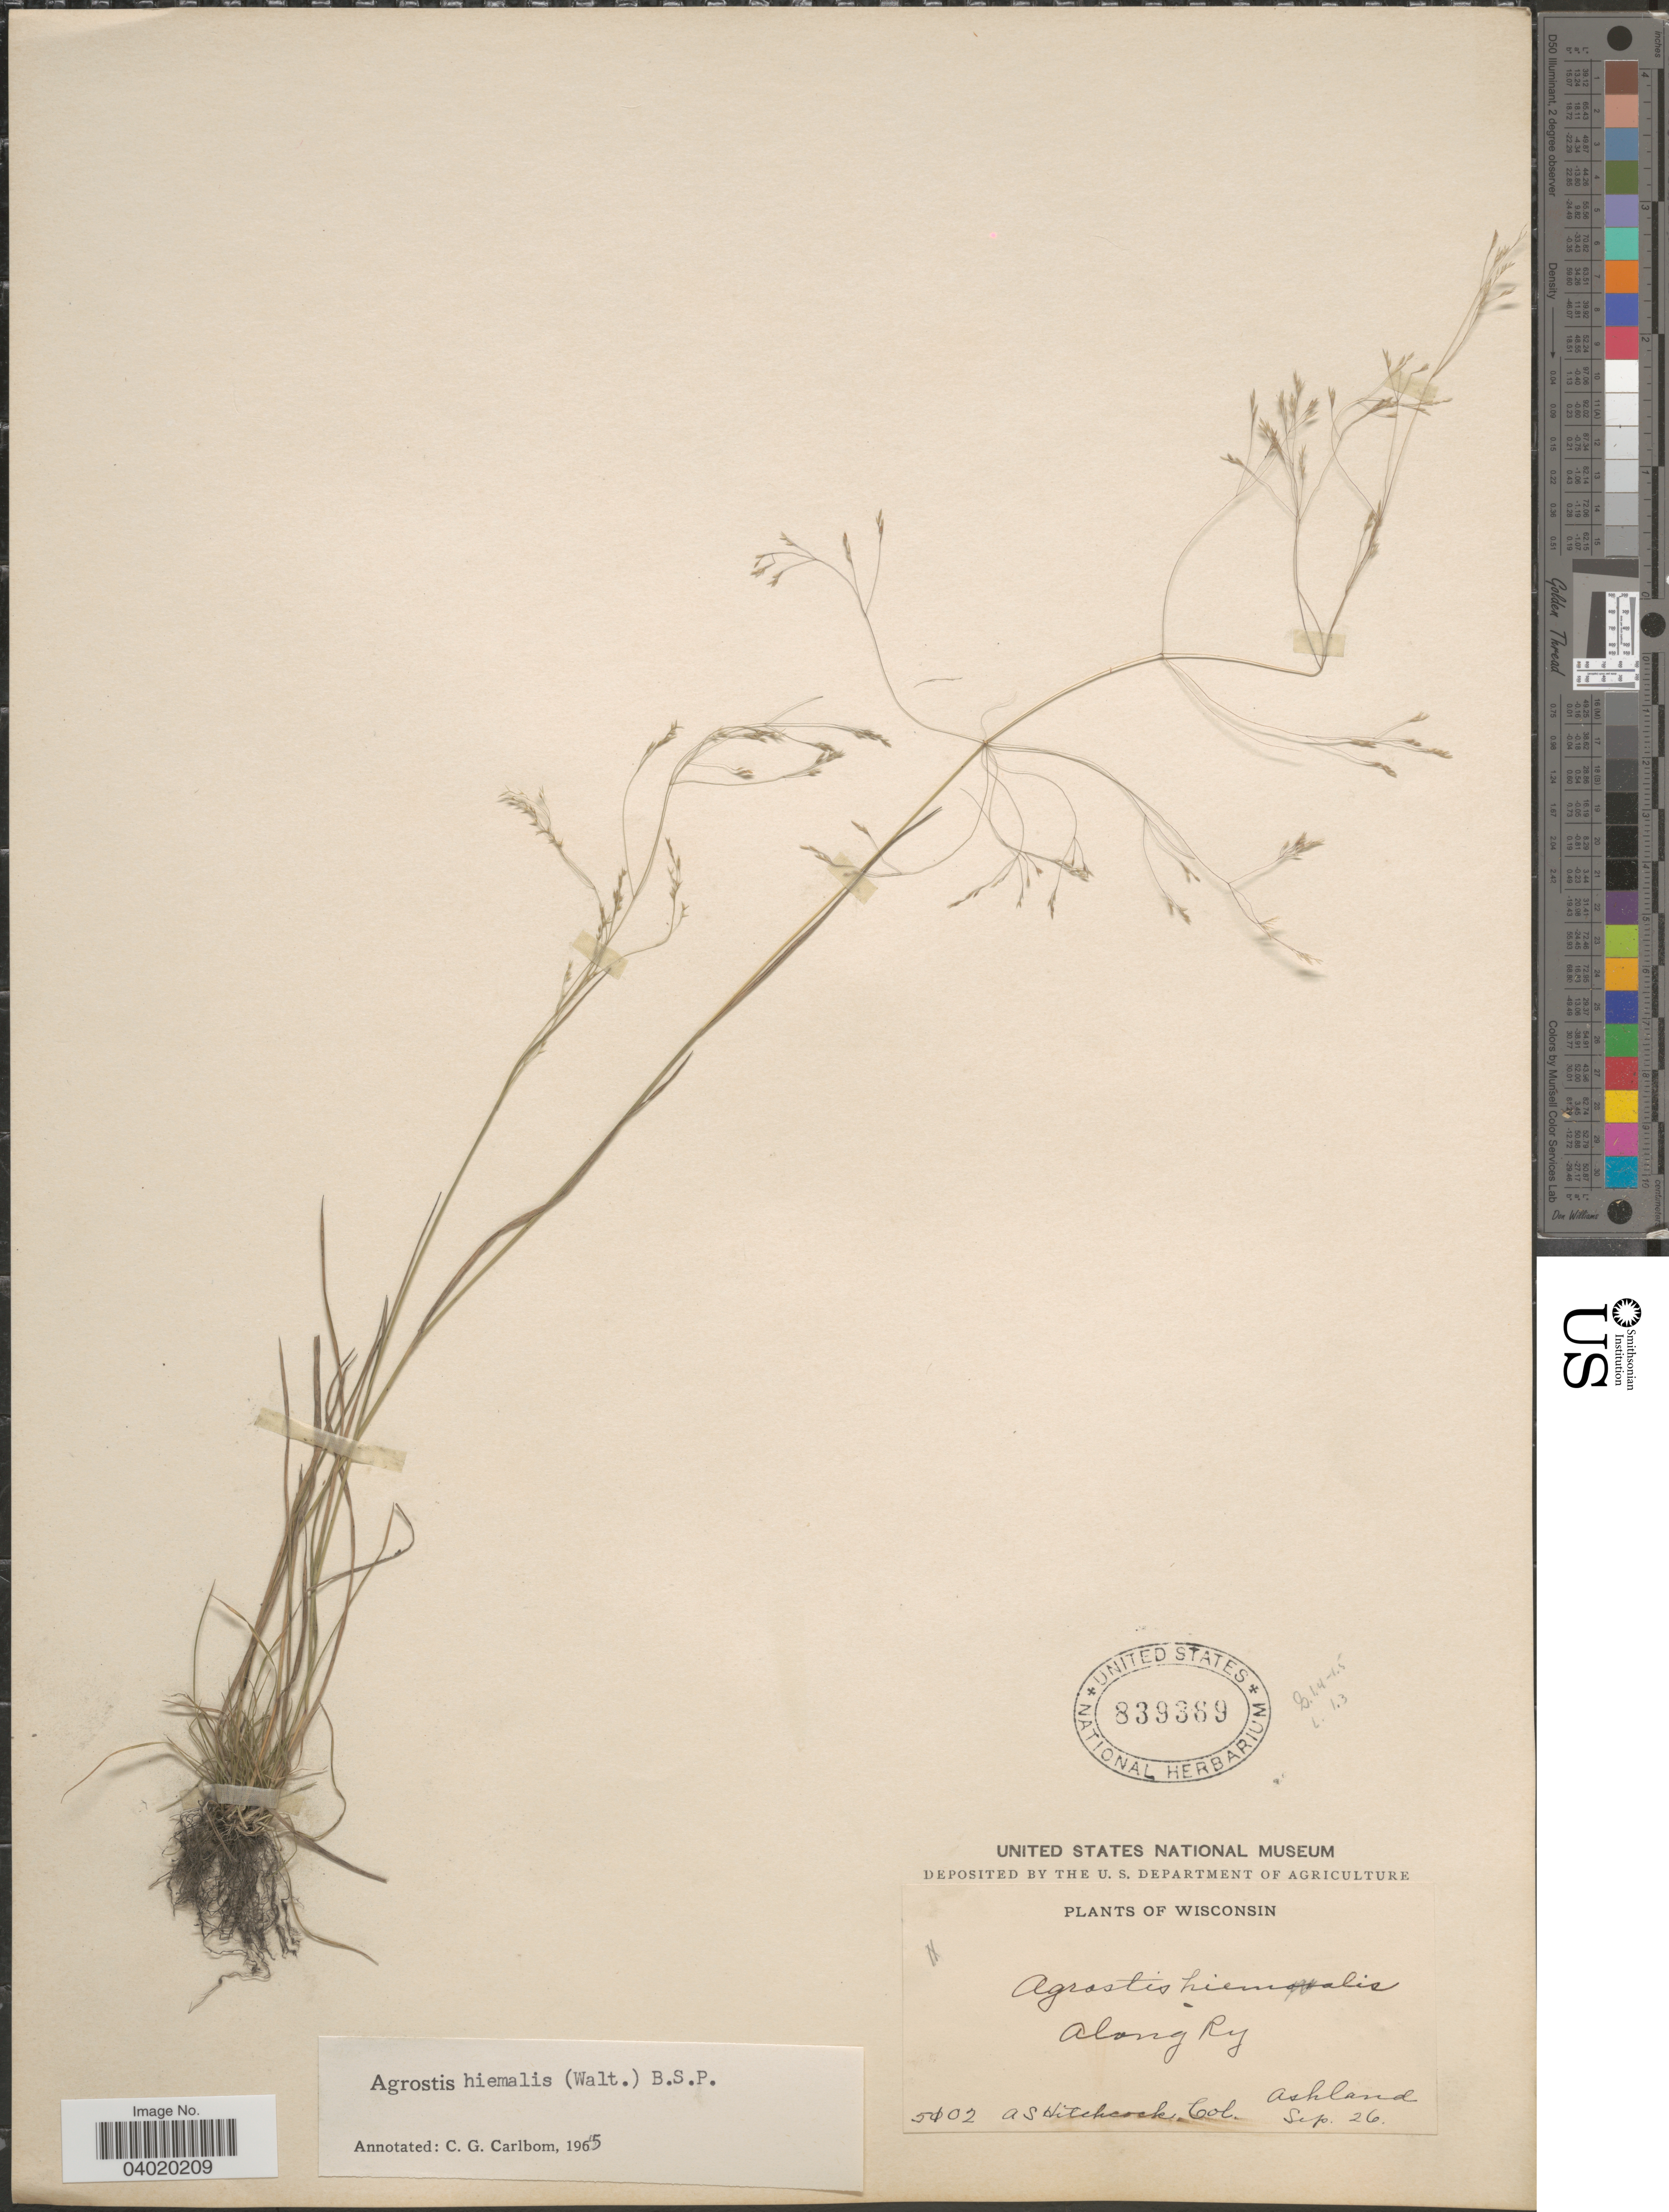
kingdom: Plantae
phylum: Tracheophyta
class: Liliopsida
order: Poales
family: Poaceae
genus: Agrostis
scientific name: Agrostis hyemalis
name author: (Walter) Britton et al.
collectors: A. S. Hitchcock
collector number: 5102*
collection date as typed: Transcribed d/m/y: /9/26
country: United States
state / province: Wisconsin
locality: Along Ry. Ashland.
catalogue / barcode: US 839369